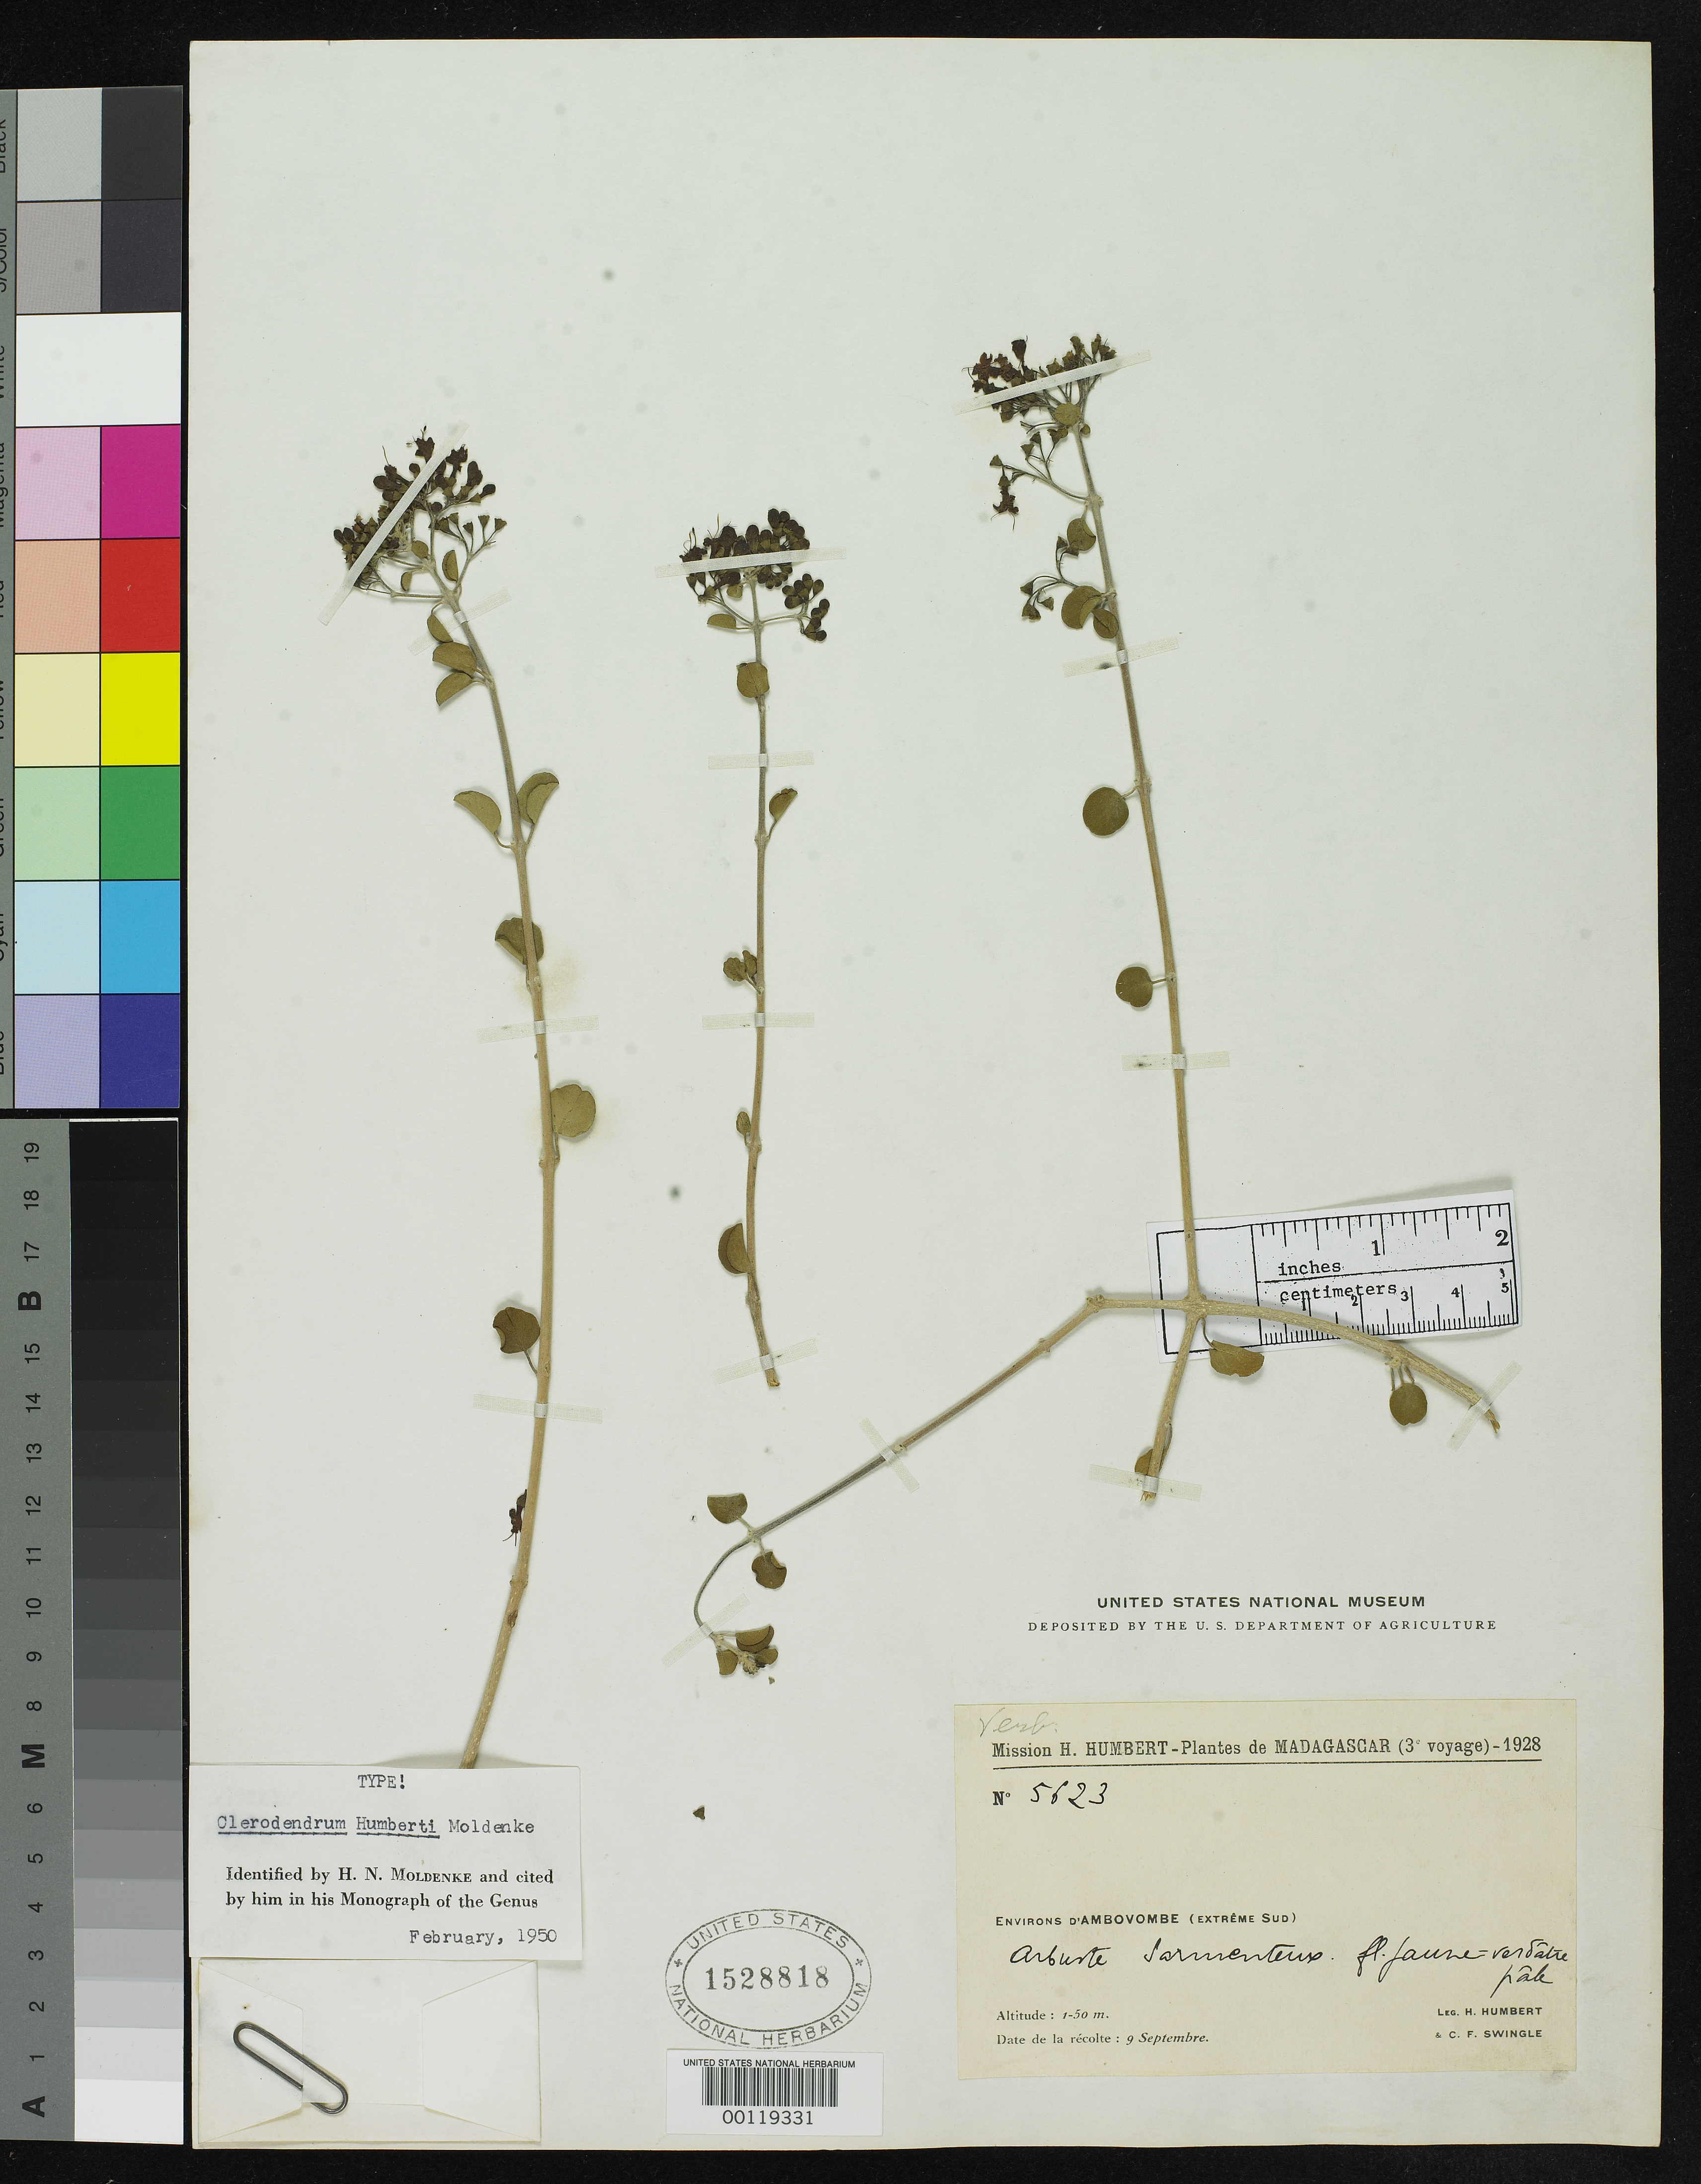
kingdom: Plantae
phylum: Tracheophyta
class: Magnoliopsida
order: Lamiales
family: Lamiaceae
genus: Clerodendrum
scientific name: Clerodendrum humberti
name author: Moldenke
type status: Holotype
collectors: H. Humbert & C. Swingle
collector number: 5623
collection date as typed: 09 Sep 1928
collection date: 1928-09-09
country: Madagascar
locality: Ambovambe.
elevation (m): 1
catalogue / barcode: US 1528818